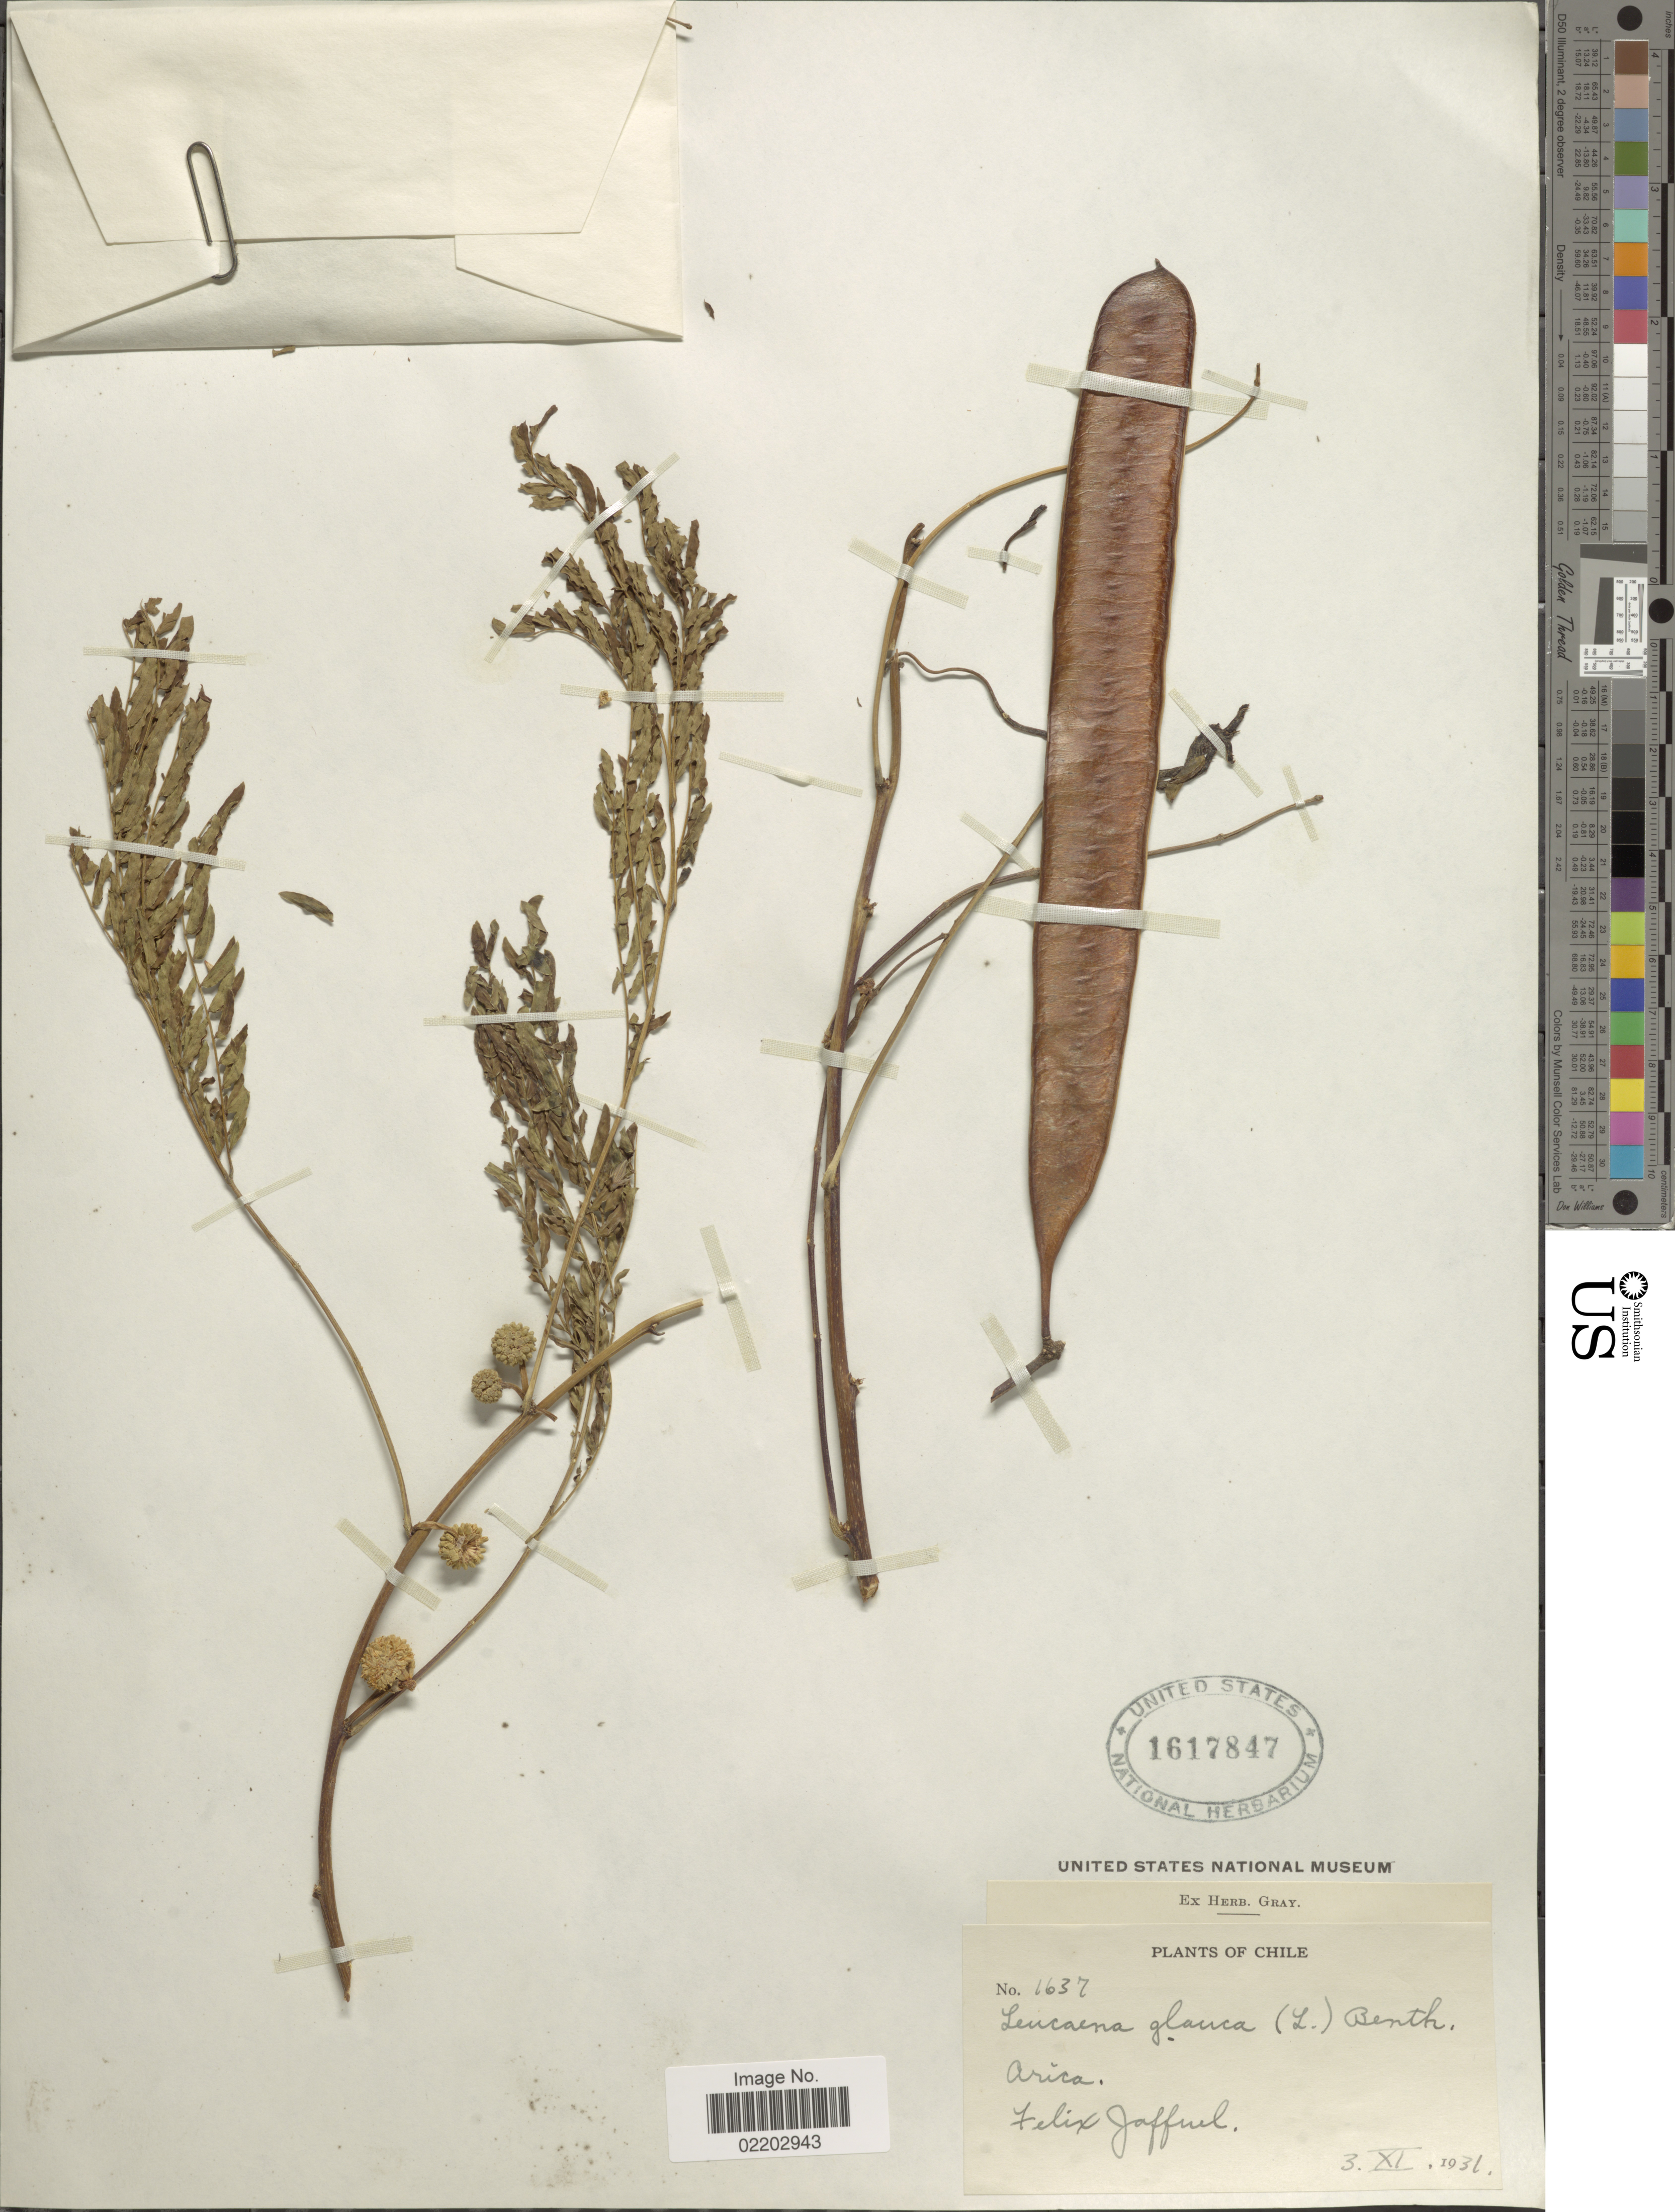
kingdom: Plantae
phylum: Tracheophyta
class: Magnoliopsida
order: Fabales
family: Fabaceae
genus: Leucaena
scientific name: Leucaena leucocephala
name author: (Lam.) de Wit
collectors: F. Jaffuel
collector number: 1637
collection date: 1931-11-03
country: Chile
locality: Chile, Arica.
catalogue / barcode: US 1617847